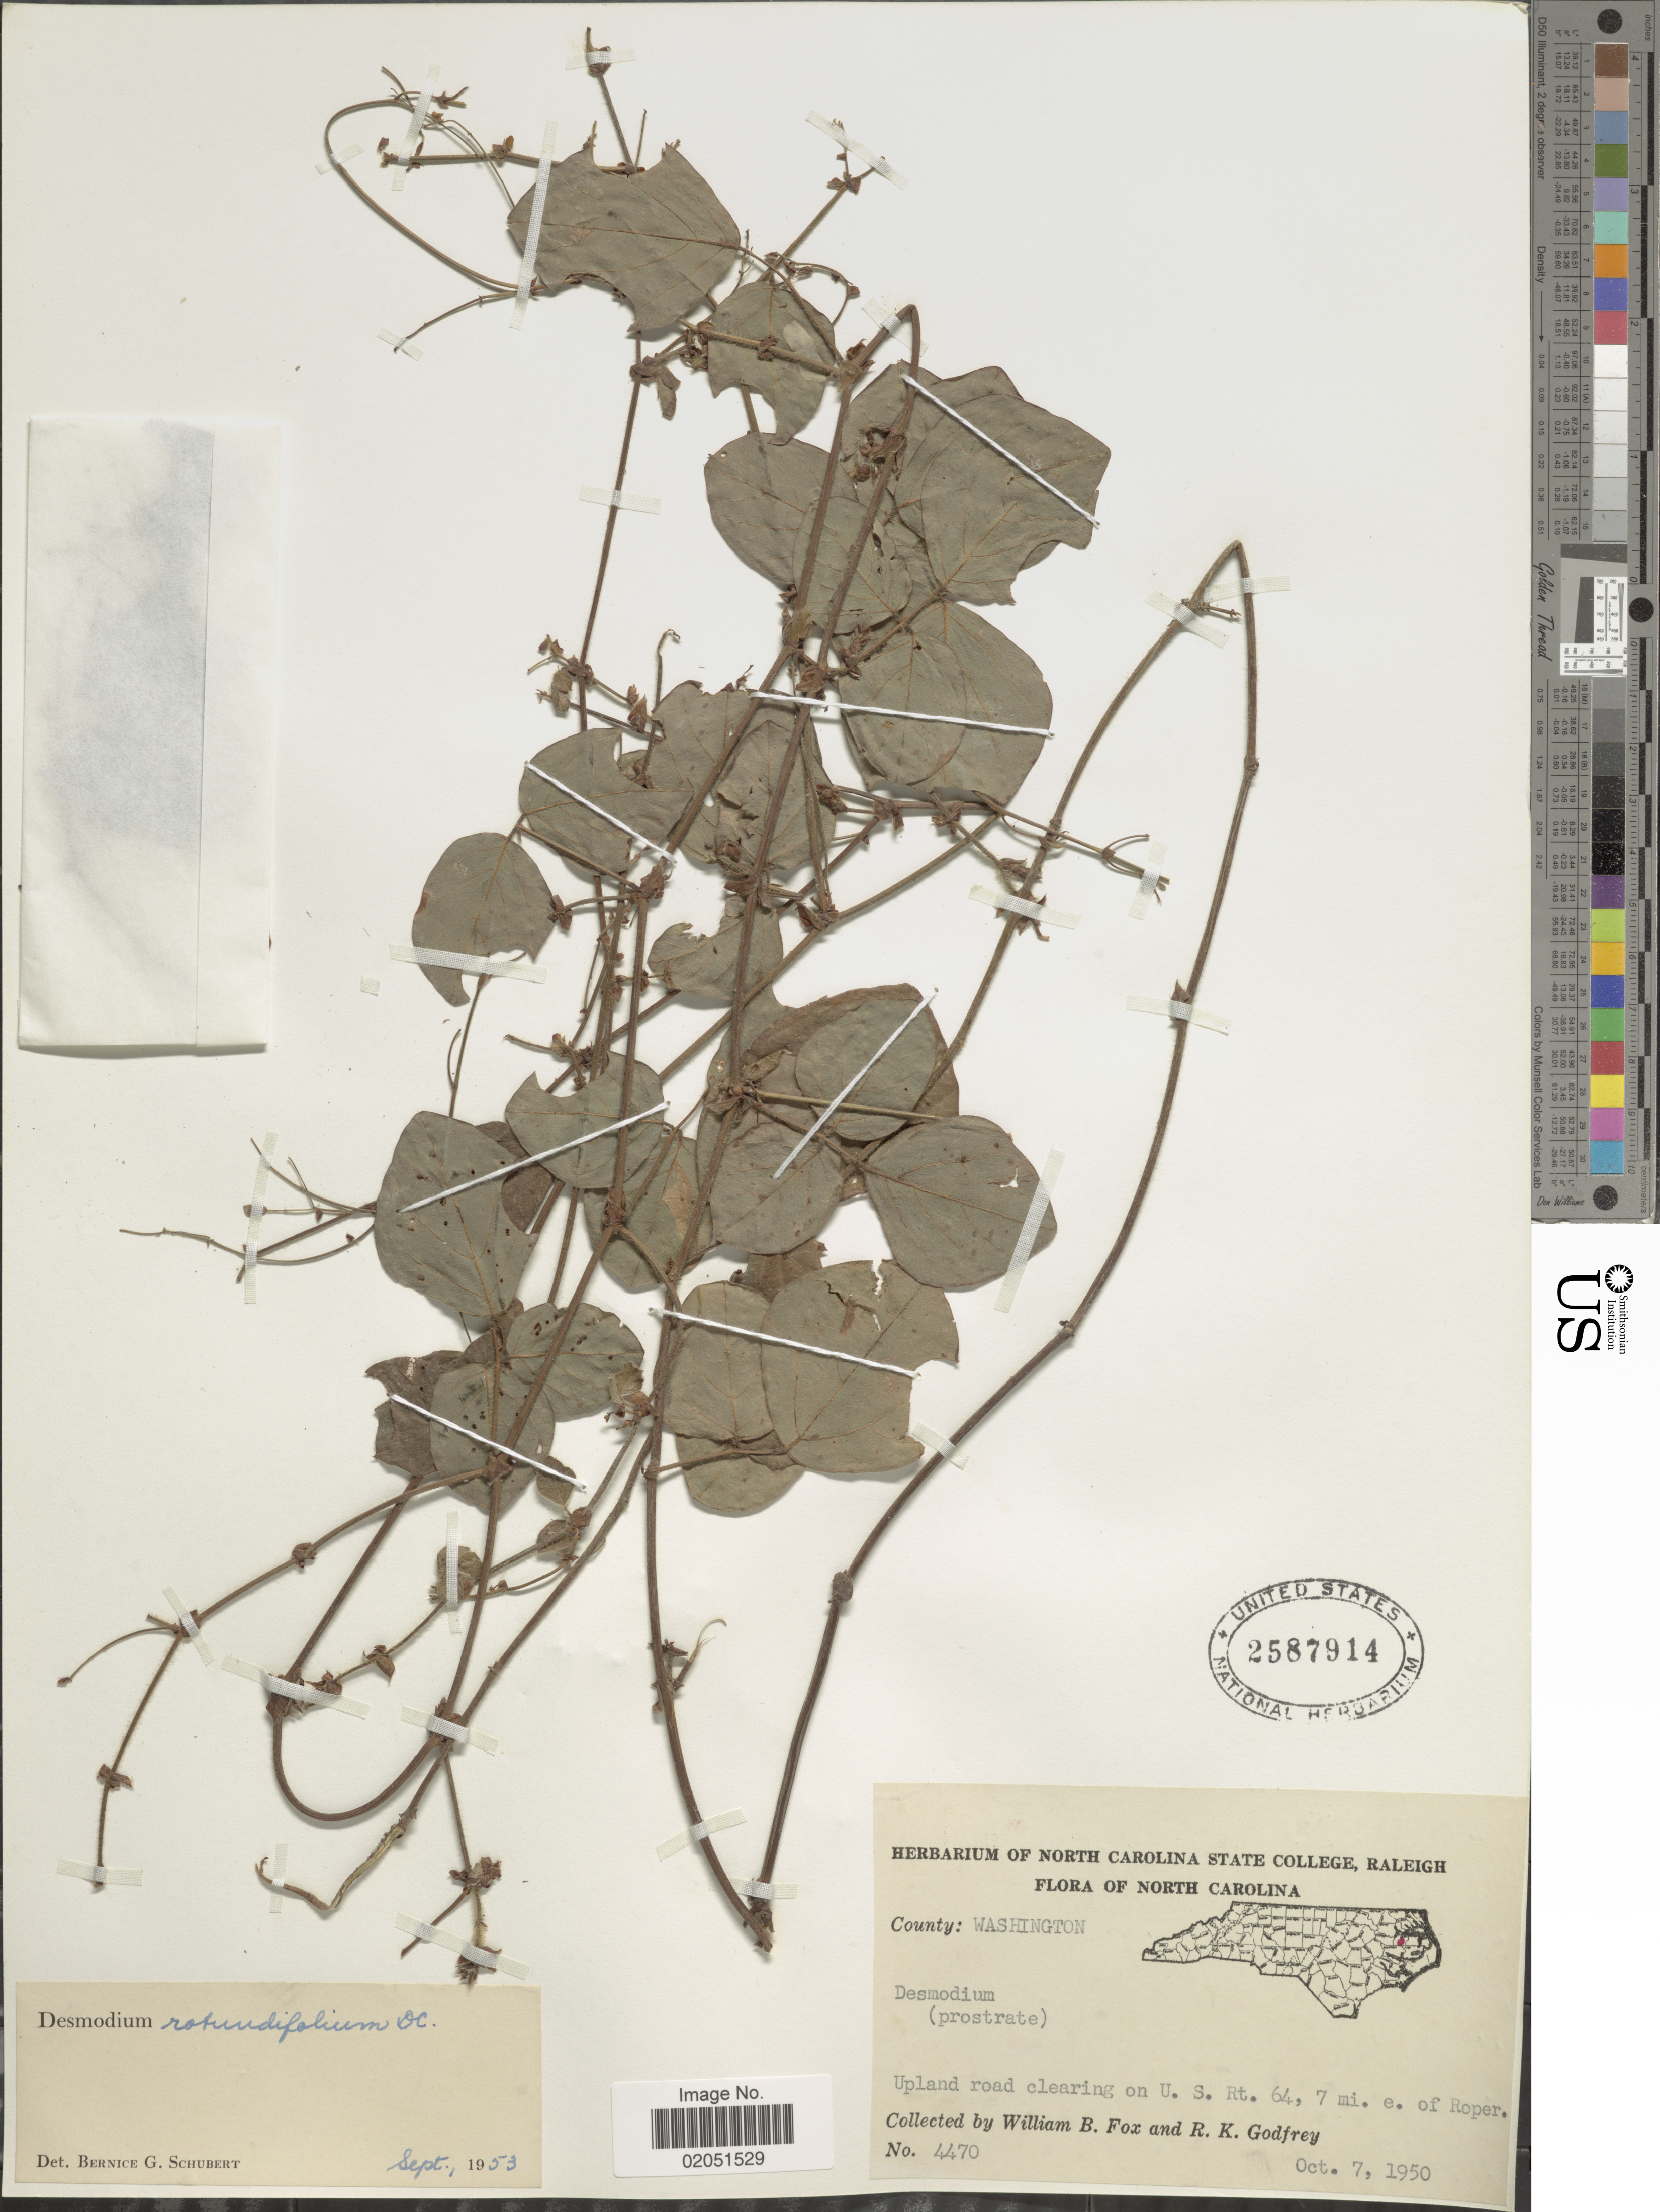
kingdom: Plantae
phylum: Tracheophyta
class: Magnoliopsida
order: Fabales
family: Fabaceae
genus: Desmodium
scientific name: Desmodium rotundifolium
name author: DC.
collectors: W. B. Fox & R. K. Godfrey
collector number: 4470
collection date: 1950-10-07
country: United States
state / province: North Carolina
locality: County: Washington, Upland road clearing on U.S. Rt. 64, 7 mi. e. of Roper.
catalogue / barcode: US 2587914